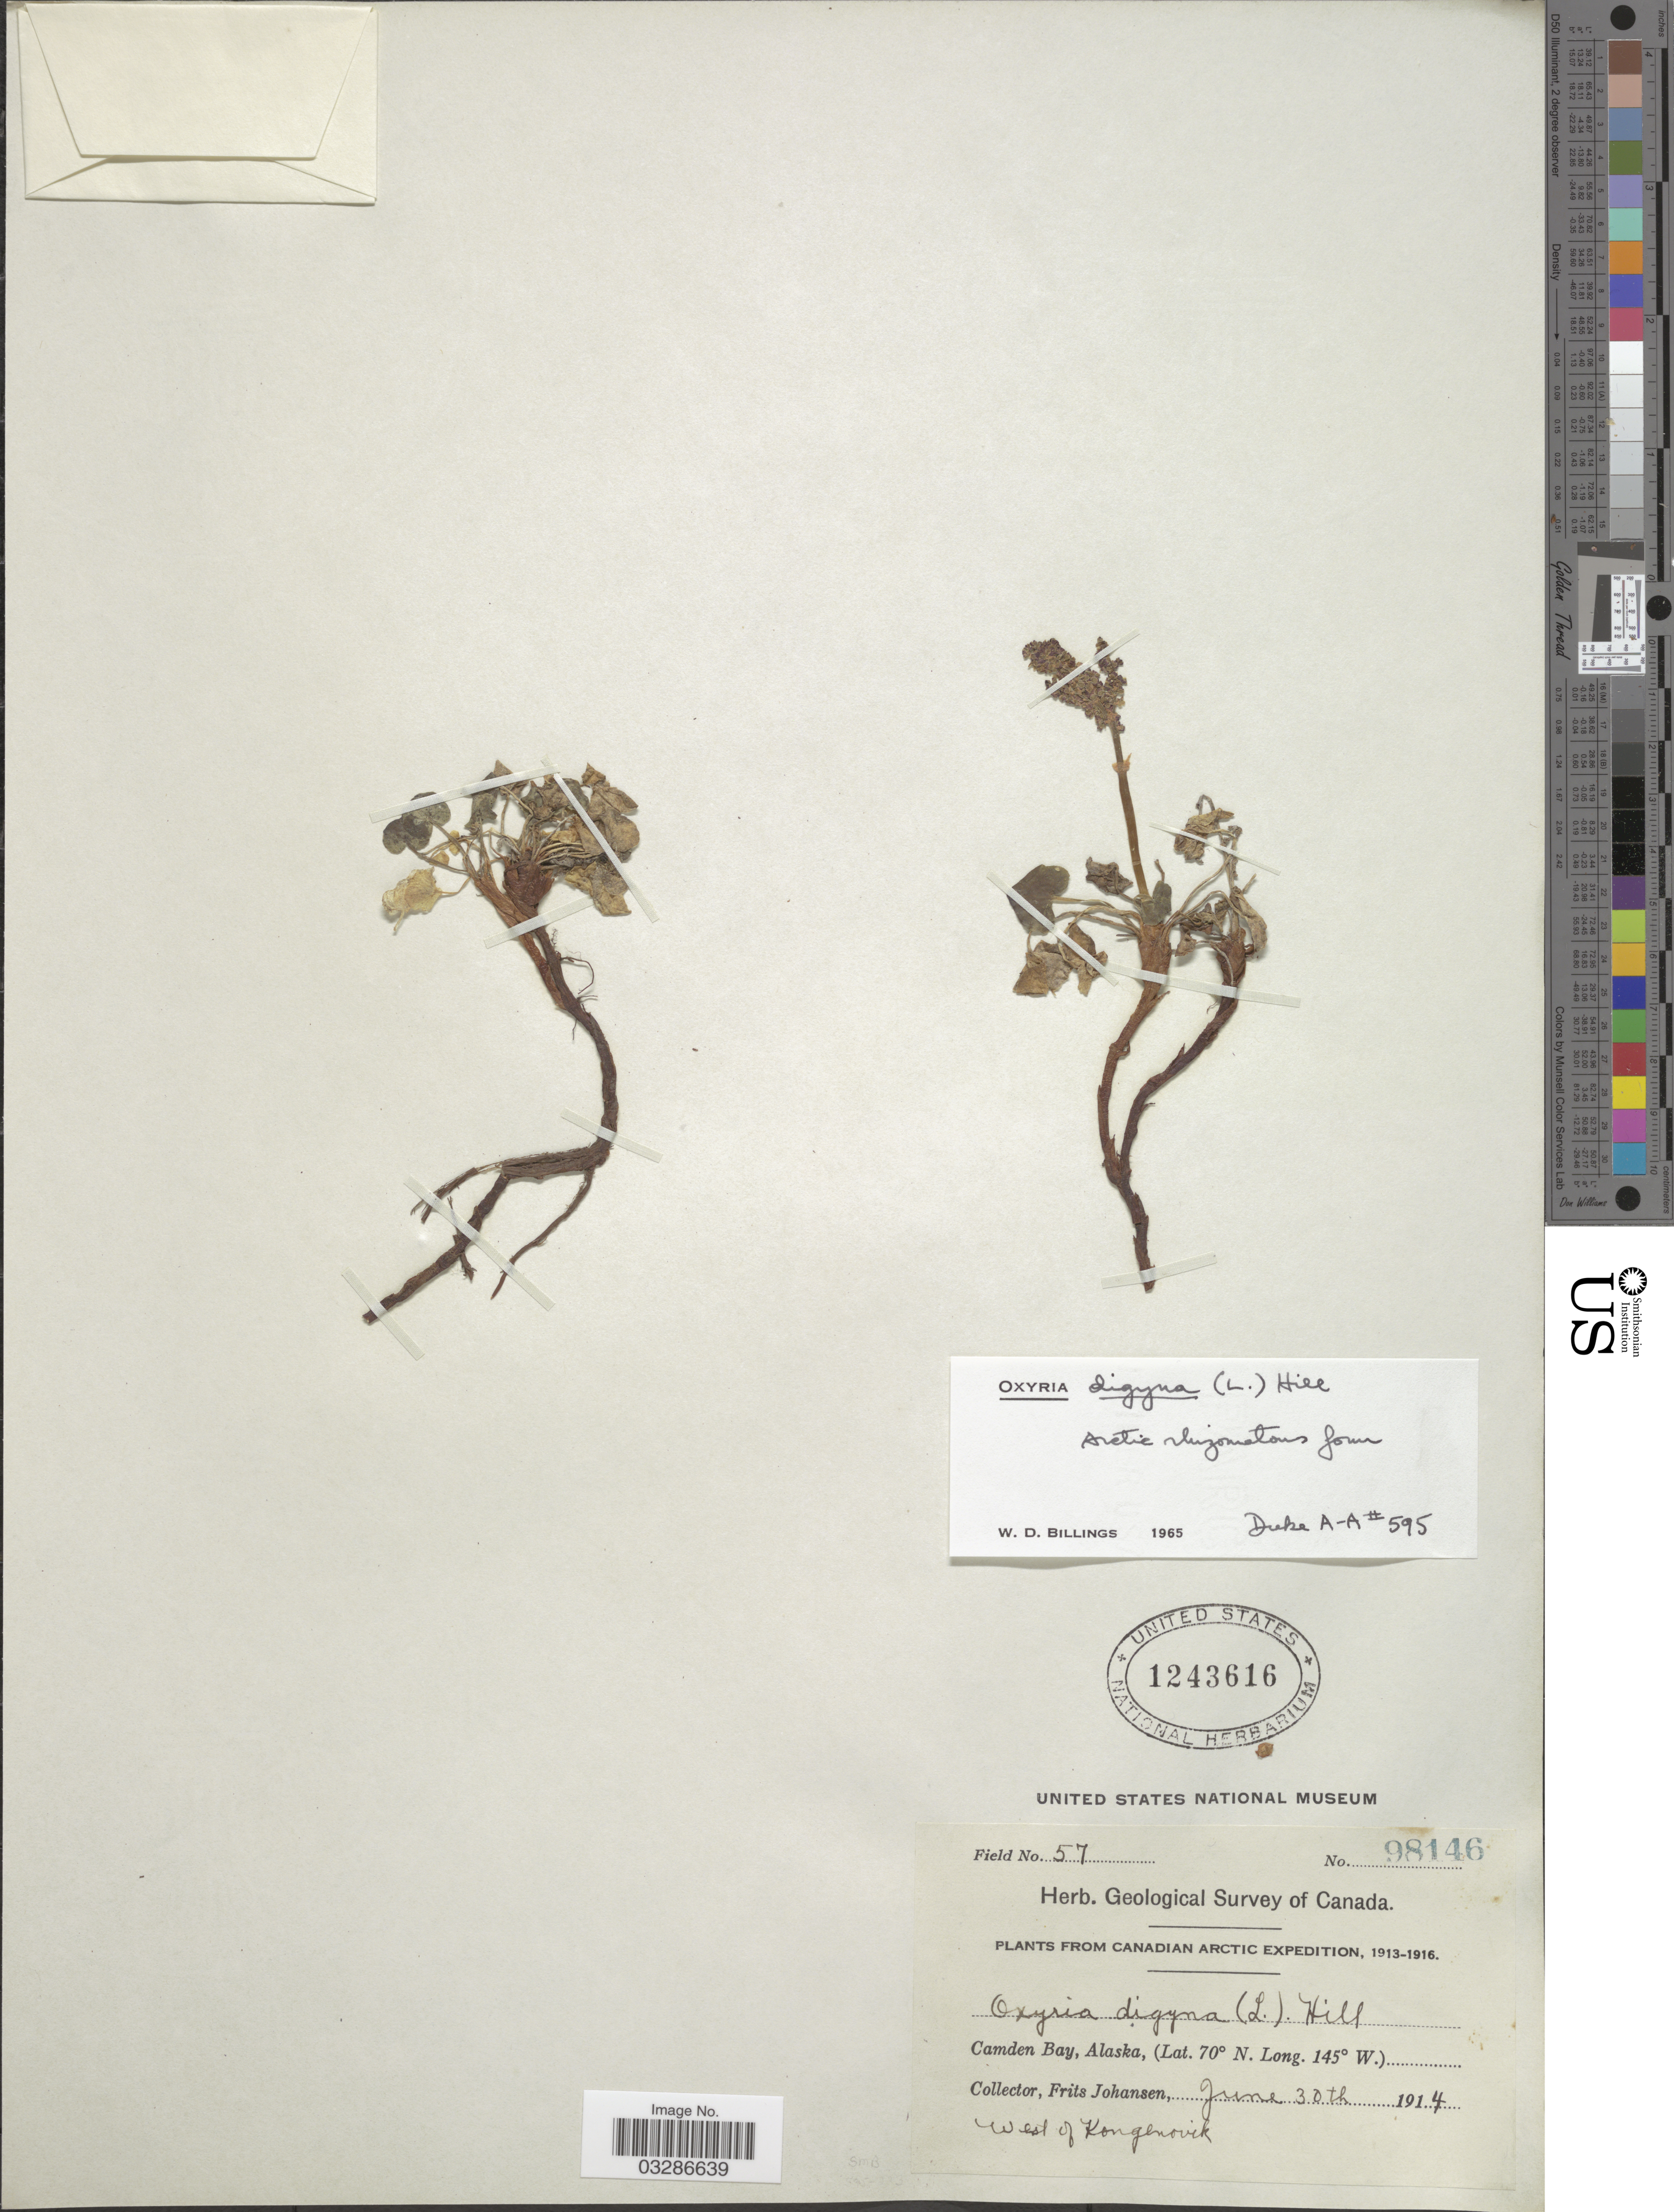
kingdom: Plantae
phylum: Tracheophyta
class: Magnoliopsida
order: Caryophyllales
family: Polygonaceae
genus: Oxyria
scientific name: Oxyria digyna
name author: (L.) Hill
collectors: F. Johansen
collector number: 98146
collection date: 1914-06-30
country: United States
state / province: Alaska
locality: Canadian Arctic, Camden Bay, West of Kongenovik.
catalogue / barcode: US 1243616